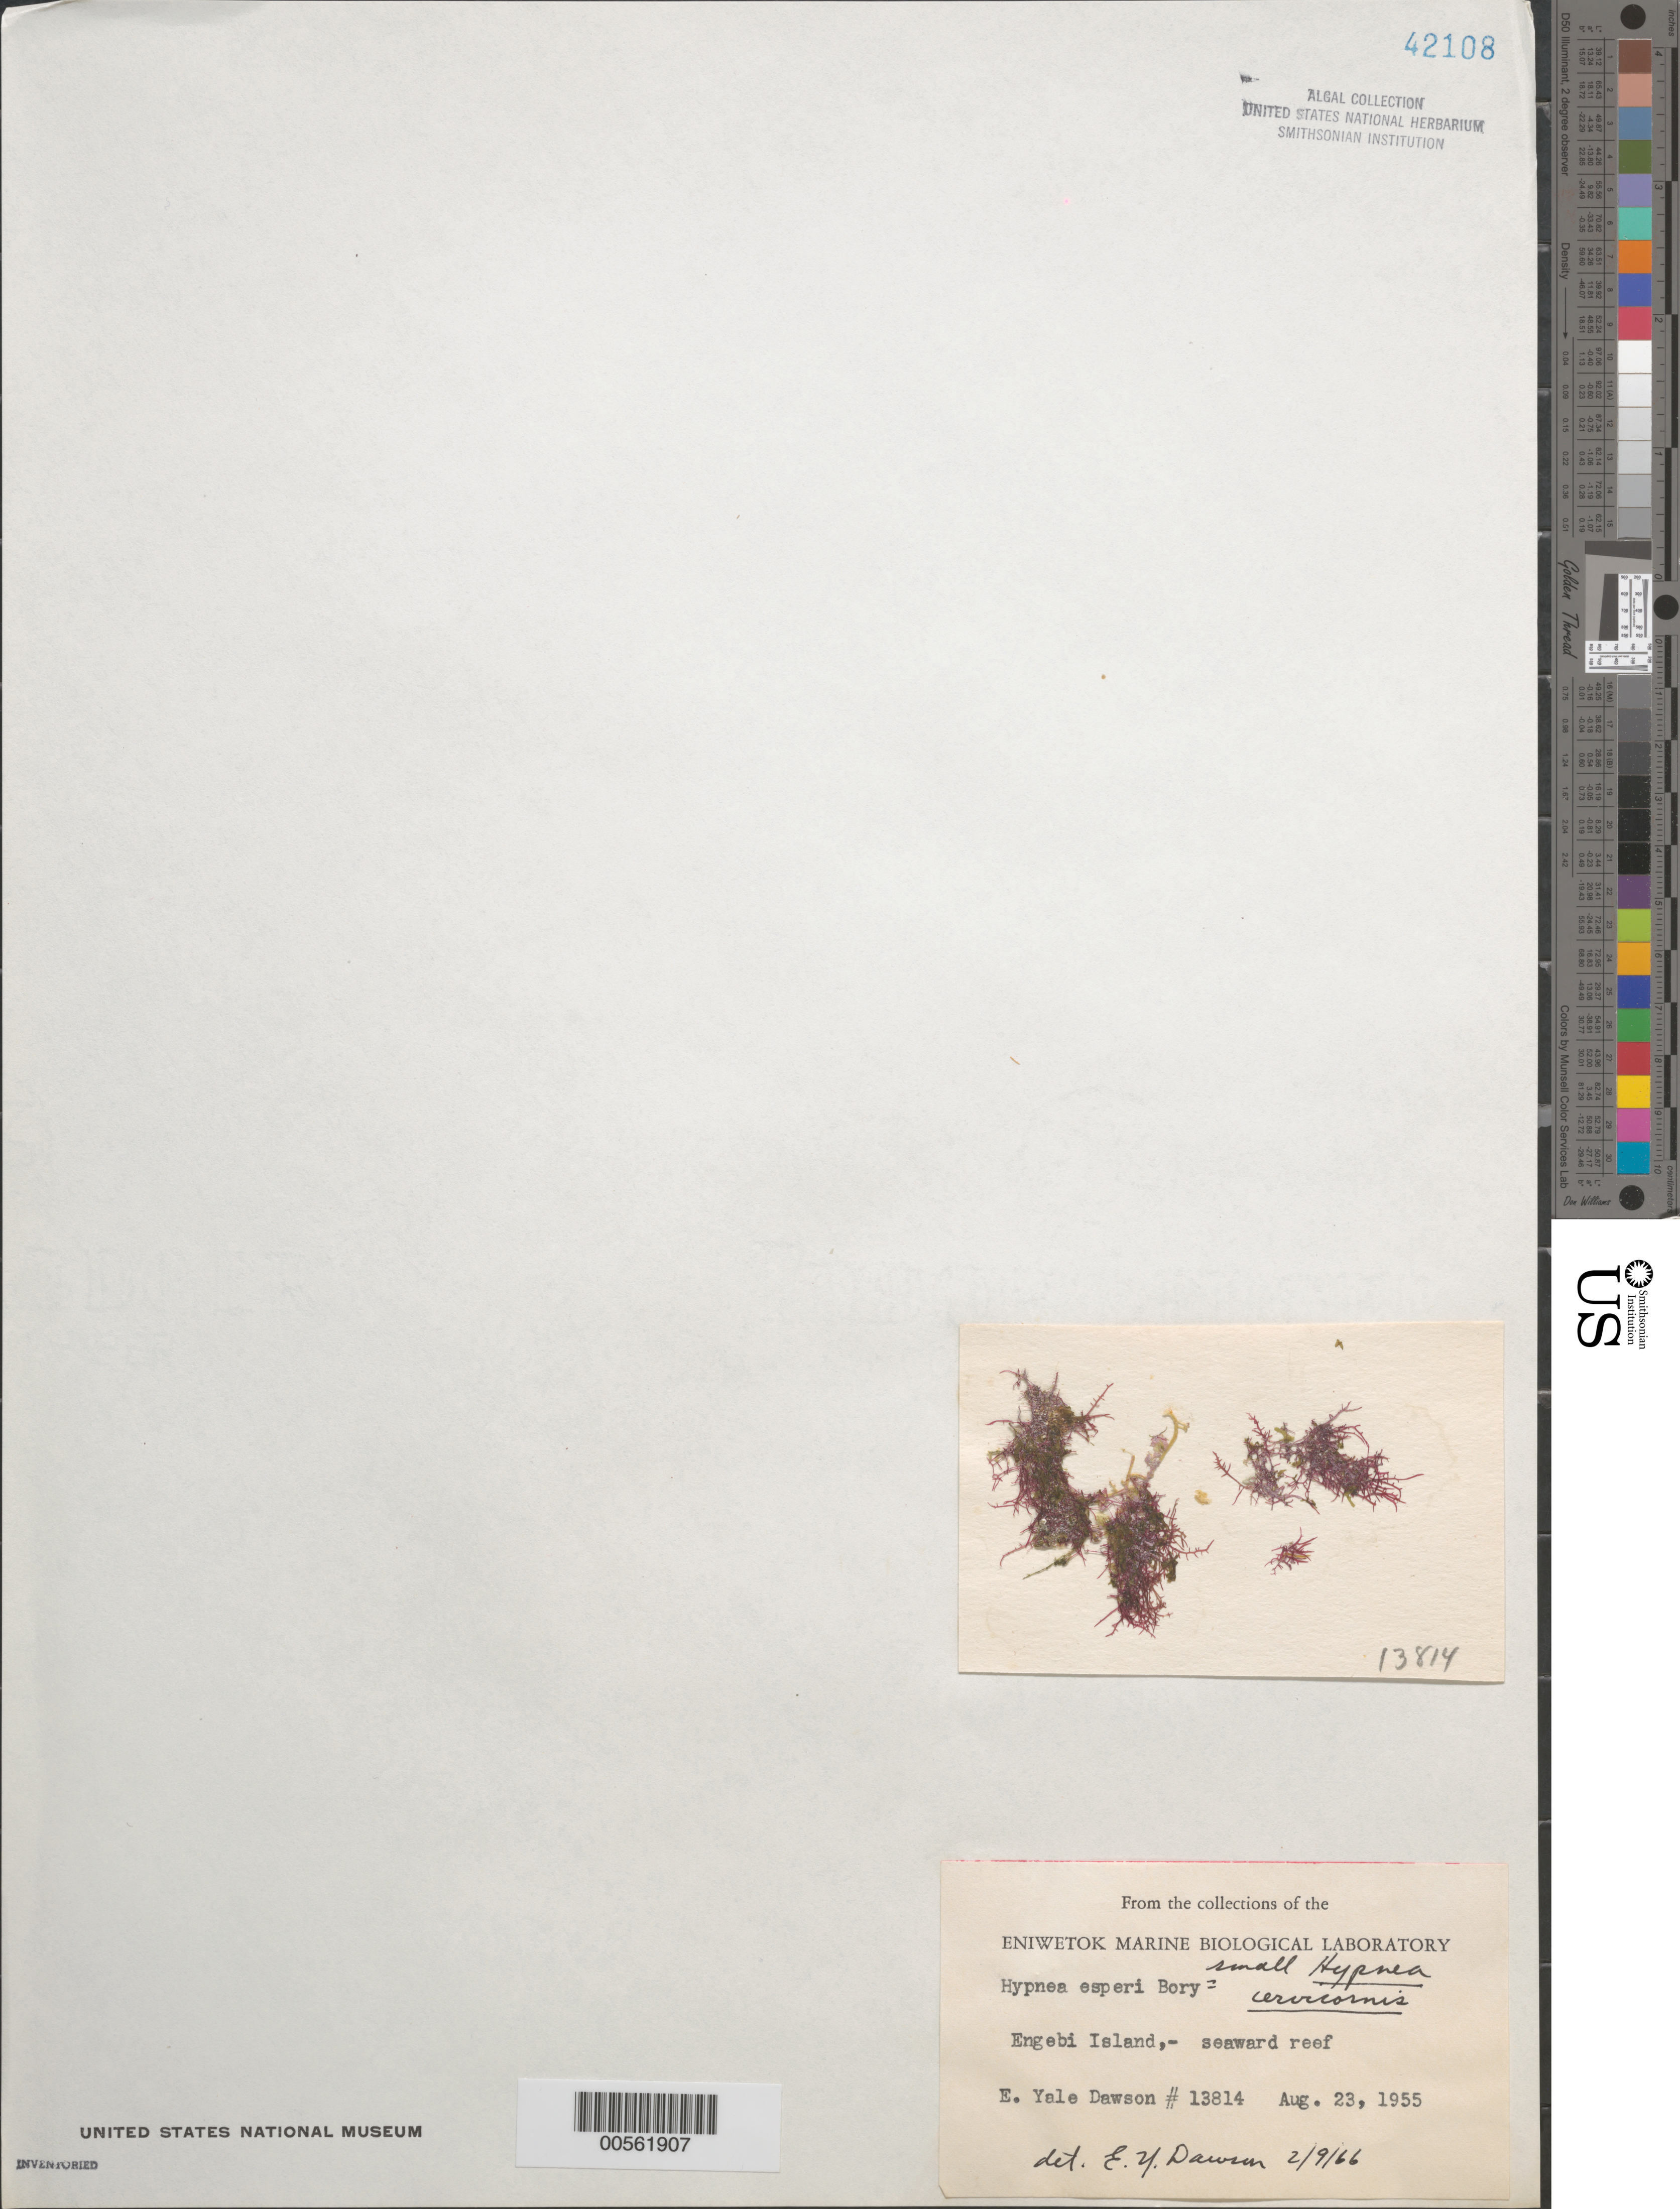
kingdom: Plantae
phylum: Rhodophyta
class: Florideophyceae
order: Gigartinales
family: Cystocloniaceae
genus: Hypnea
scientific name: Hypnea cervicornis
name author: J. Agardh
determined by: Dawson, E. Y.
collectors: E. Y. Dawson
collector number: EYD 13814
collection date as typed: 23 Aug 1955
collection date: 1955-08-23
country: Marshall Islands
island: Enewetak [Eniwetok] Atoll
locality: Engebi Island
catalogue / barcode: US 42108